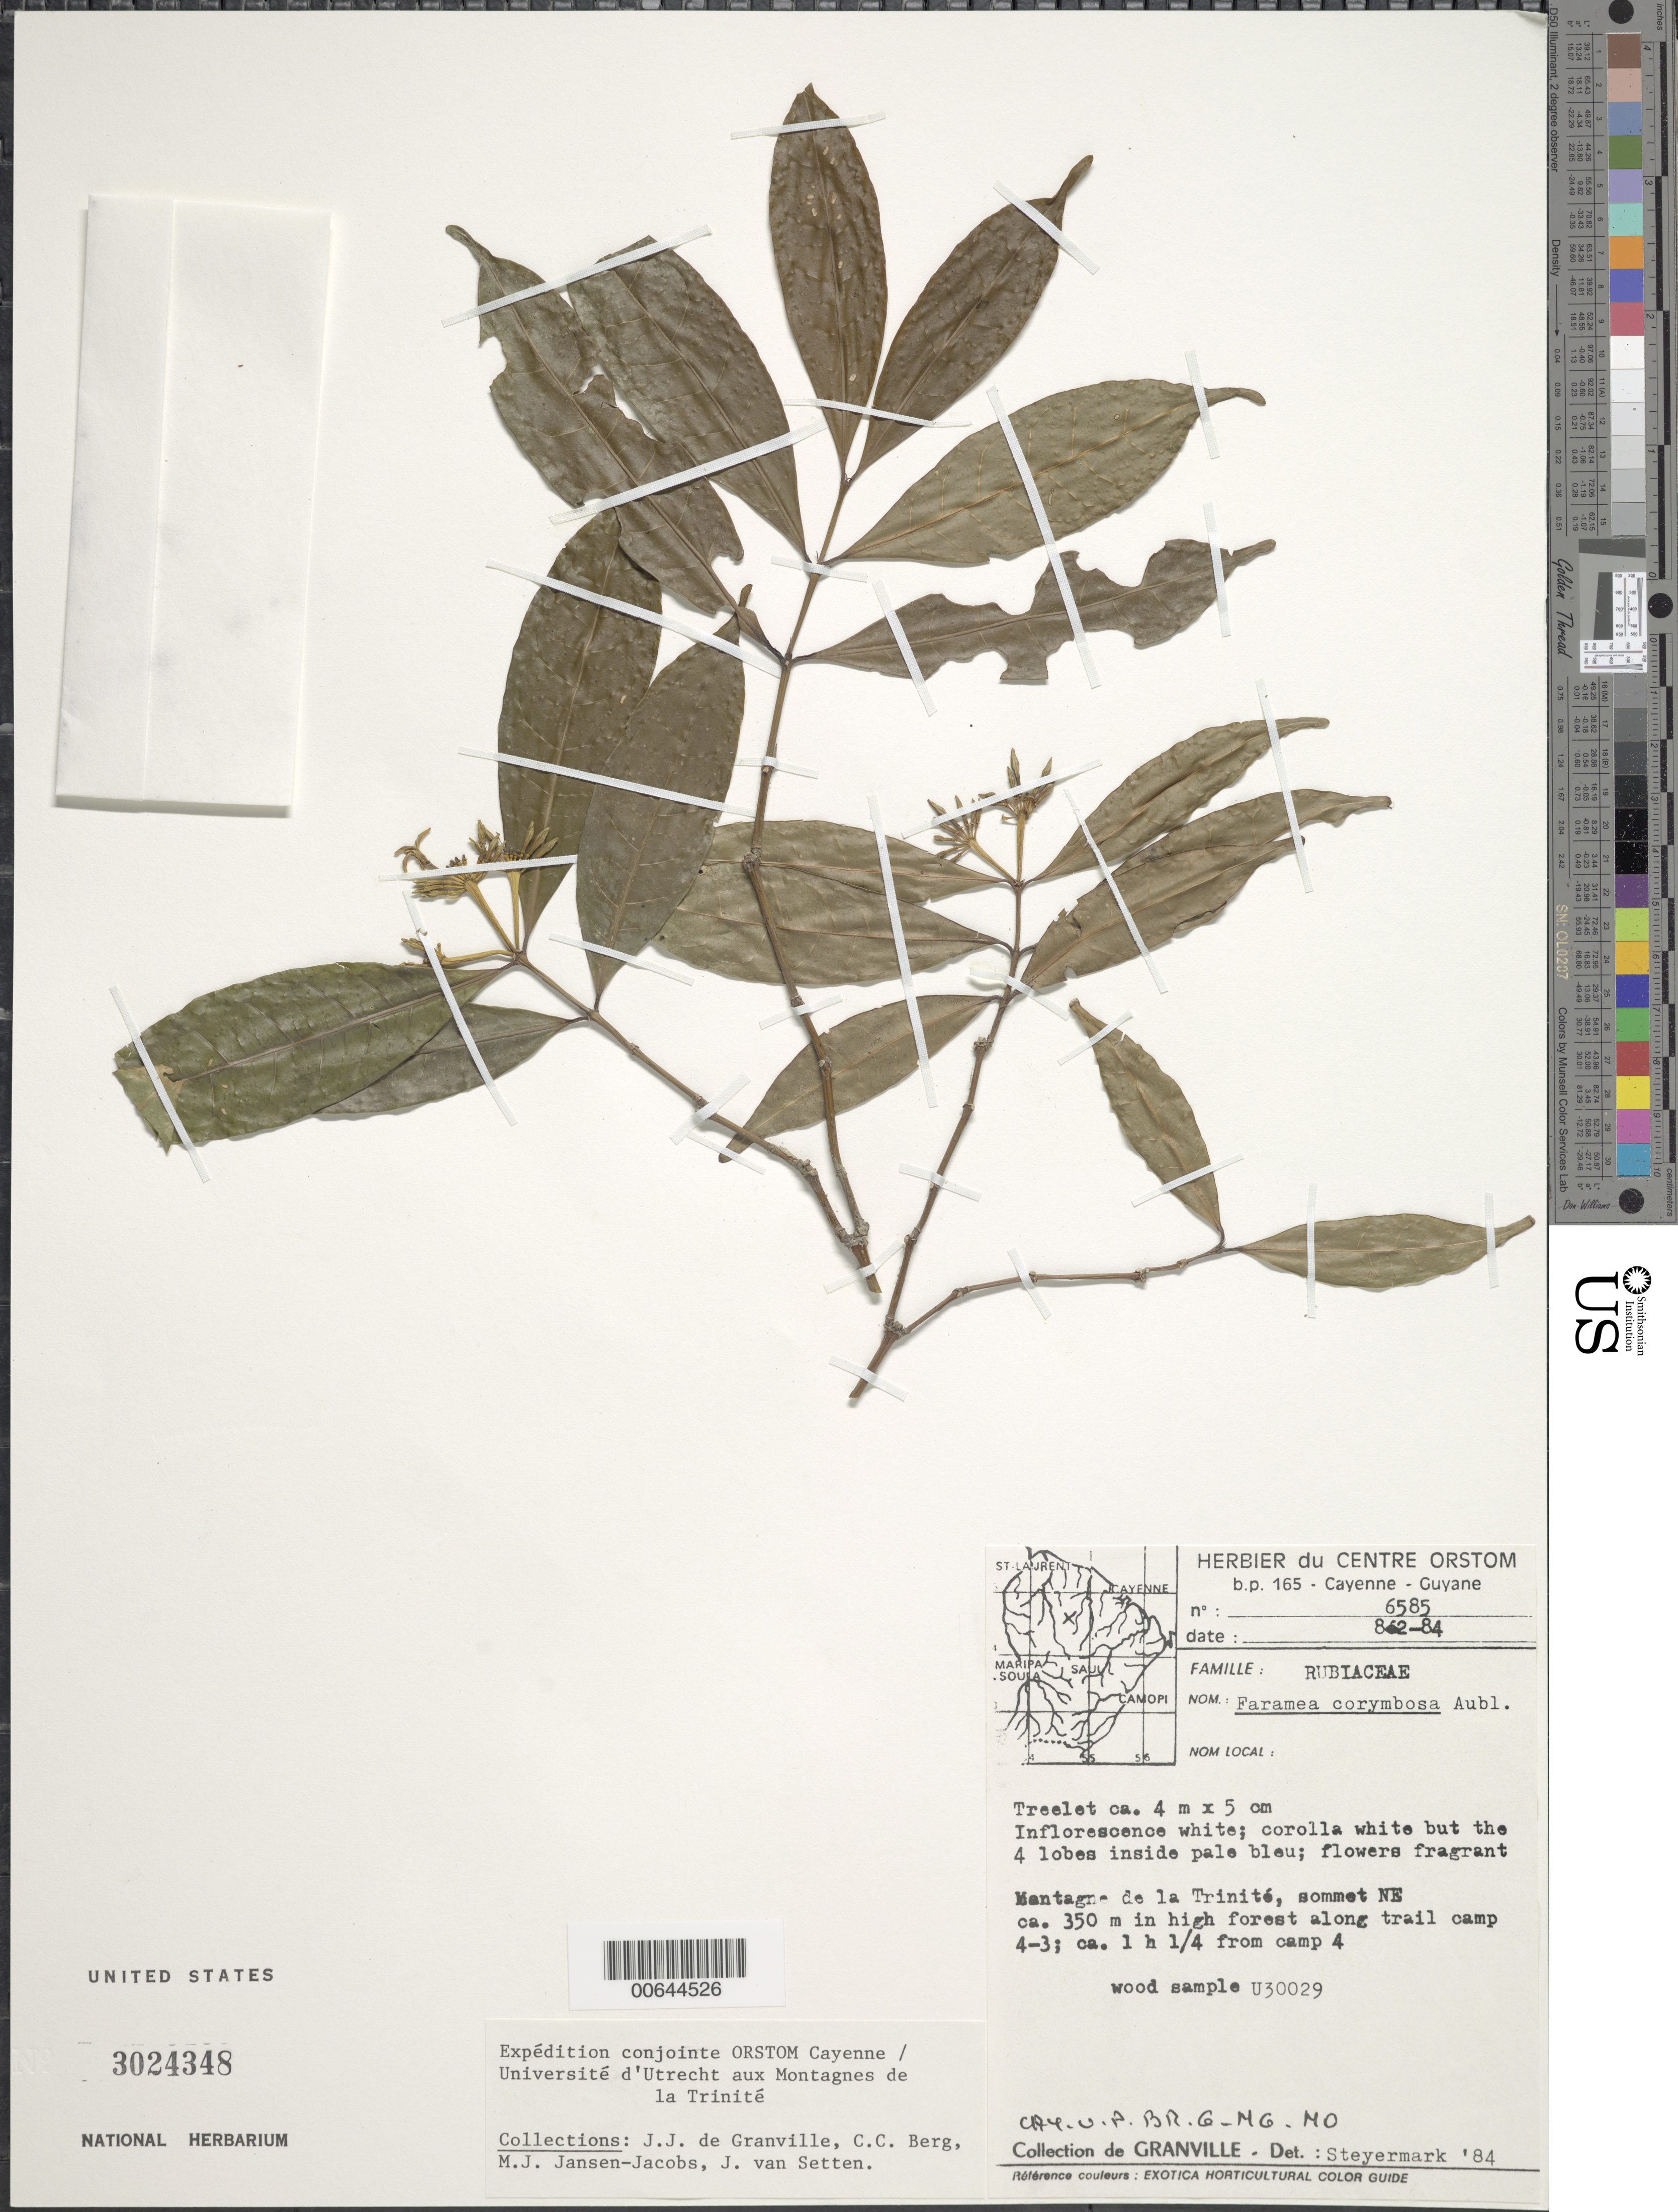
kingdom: Plantae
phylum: Tracheophyta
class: Magnoliopsida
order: Gentianales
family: Rubiaceae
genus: Faramea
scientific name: Faramea corymbosa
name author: Aubl.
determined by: Steyermark, Julian A., (VEN)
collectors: J.-J. de Granville, C. C. Berg, M. J. Jansen-Jacobs & J. van Setten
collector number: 6585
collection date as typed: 8-Feb-84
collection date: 1984-02-08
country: French Guiana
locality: Montagnes de la Trinité, sommet NE, along trail camp 4-3 at ca 1 1/ h from camp 4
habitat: High forest along trail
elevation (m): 350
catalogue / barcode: US 3024348